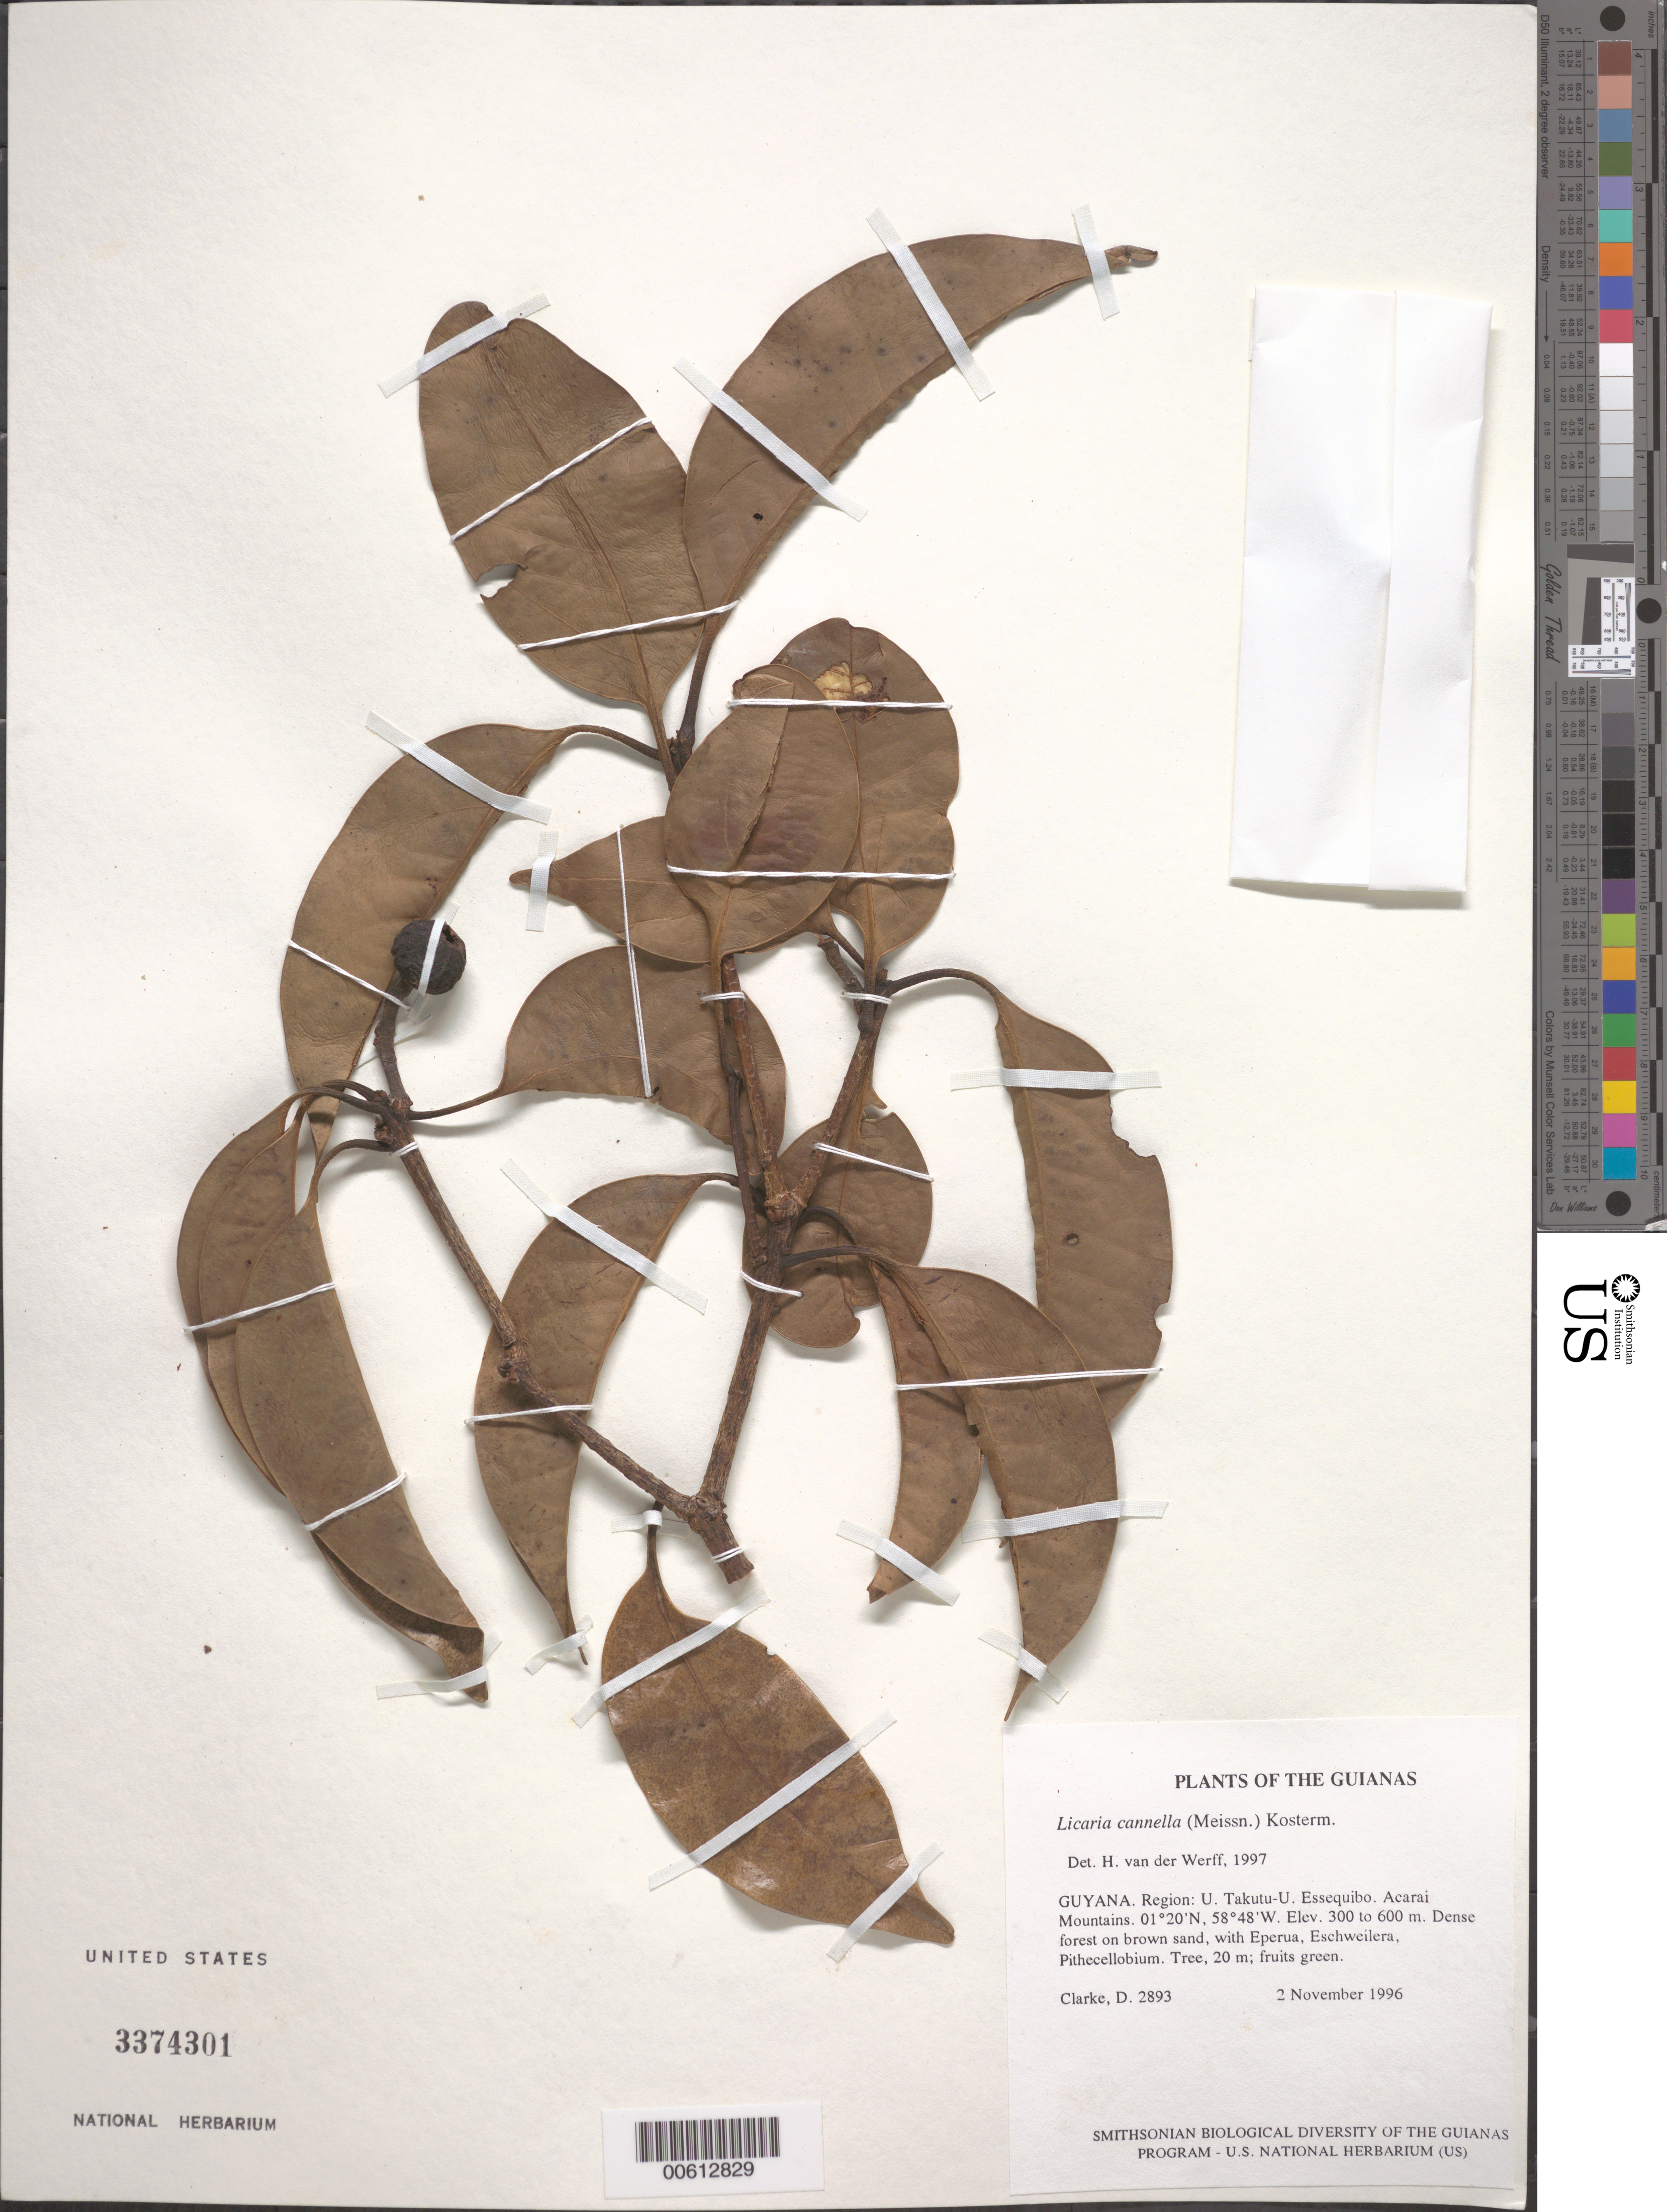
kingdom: Plantae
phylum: Tracheophyta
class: Magnoliopsida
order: Laurales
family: Lauraceae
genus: Licaria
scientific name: Licaria cannella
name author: (Meisn.) Kosterm.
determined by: van der Werff, H., (MO), Missouri Botanical Garden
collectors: H. D. Clarke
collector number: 2893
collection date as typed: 2 November 1996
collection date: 1996-11-02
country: Guyana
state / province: U. Takutu-U. Essequibo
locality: Acarai Mountains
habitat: Dense forest on brown sand, with Eperua, Eschweilera, Pithecellobium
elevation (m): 300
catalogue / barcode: US 3374301